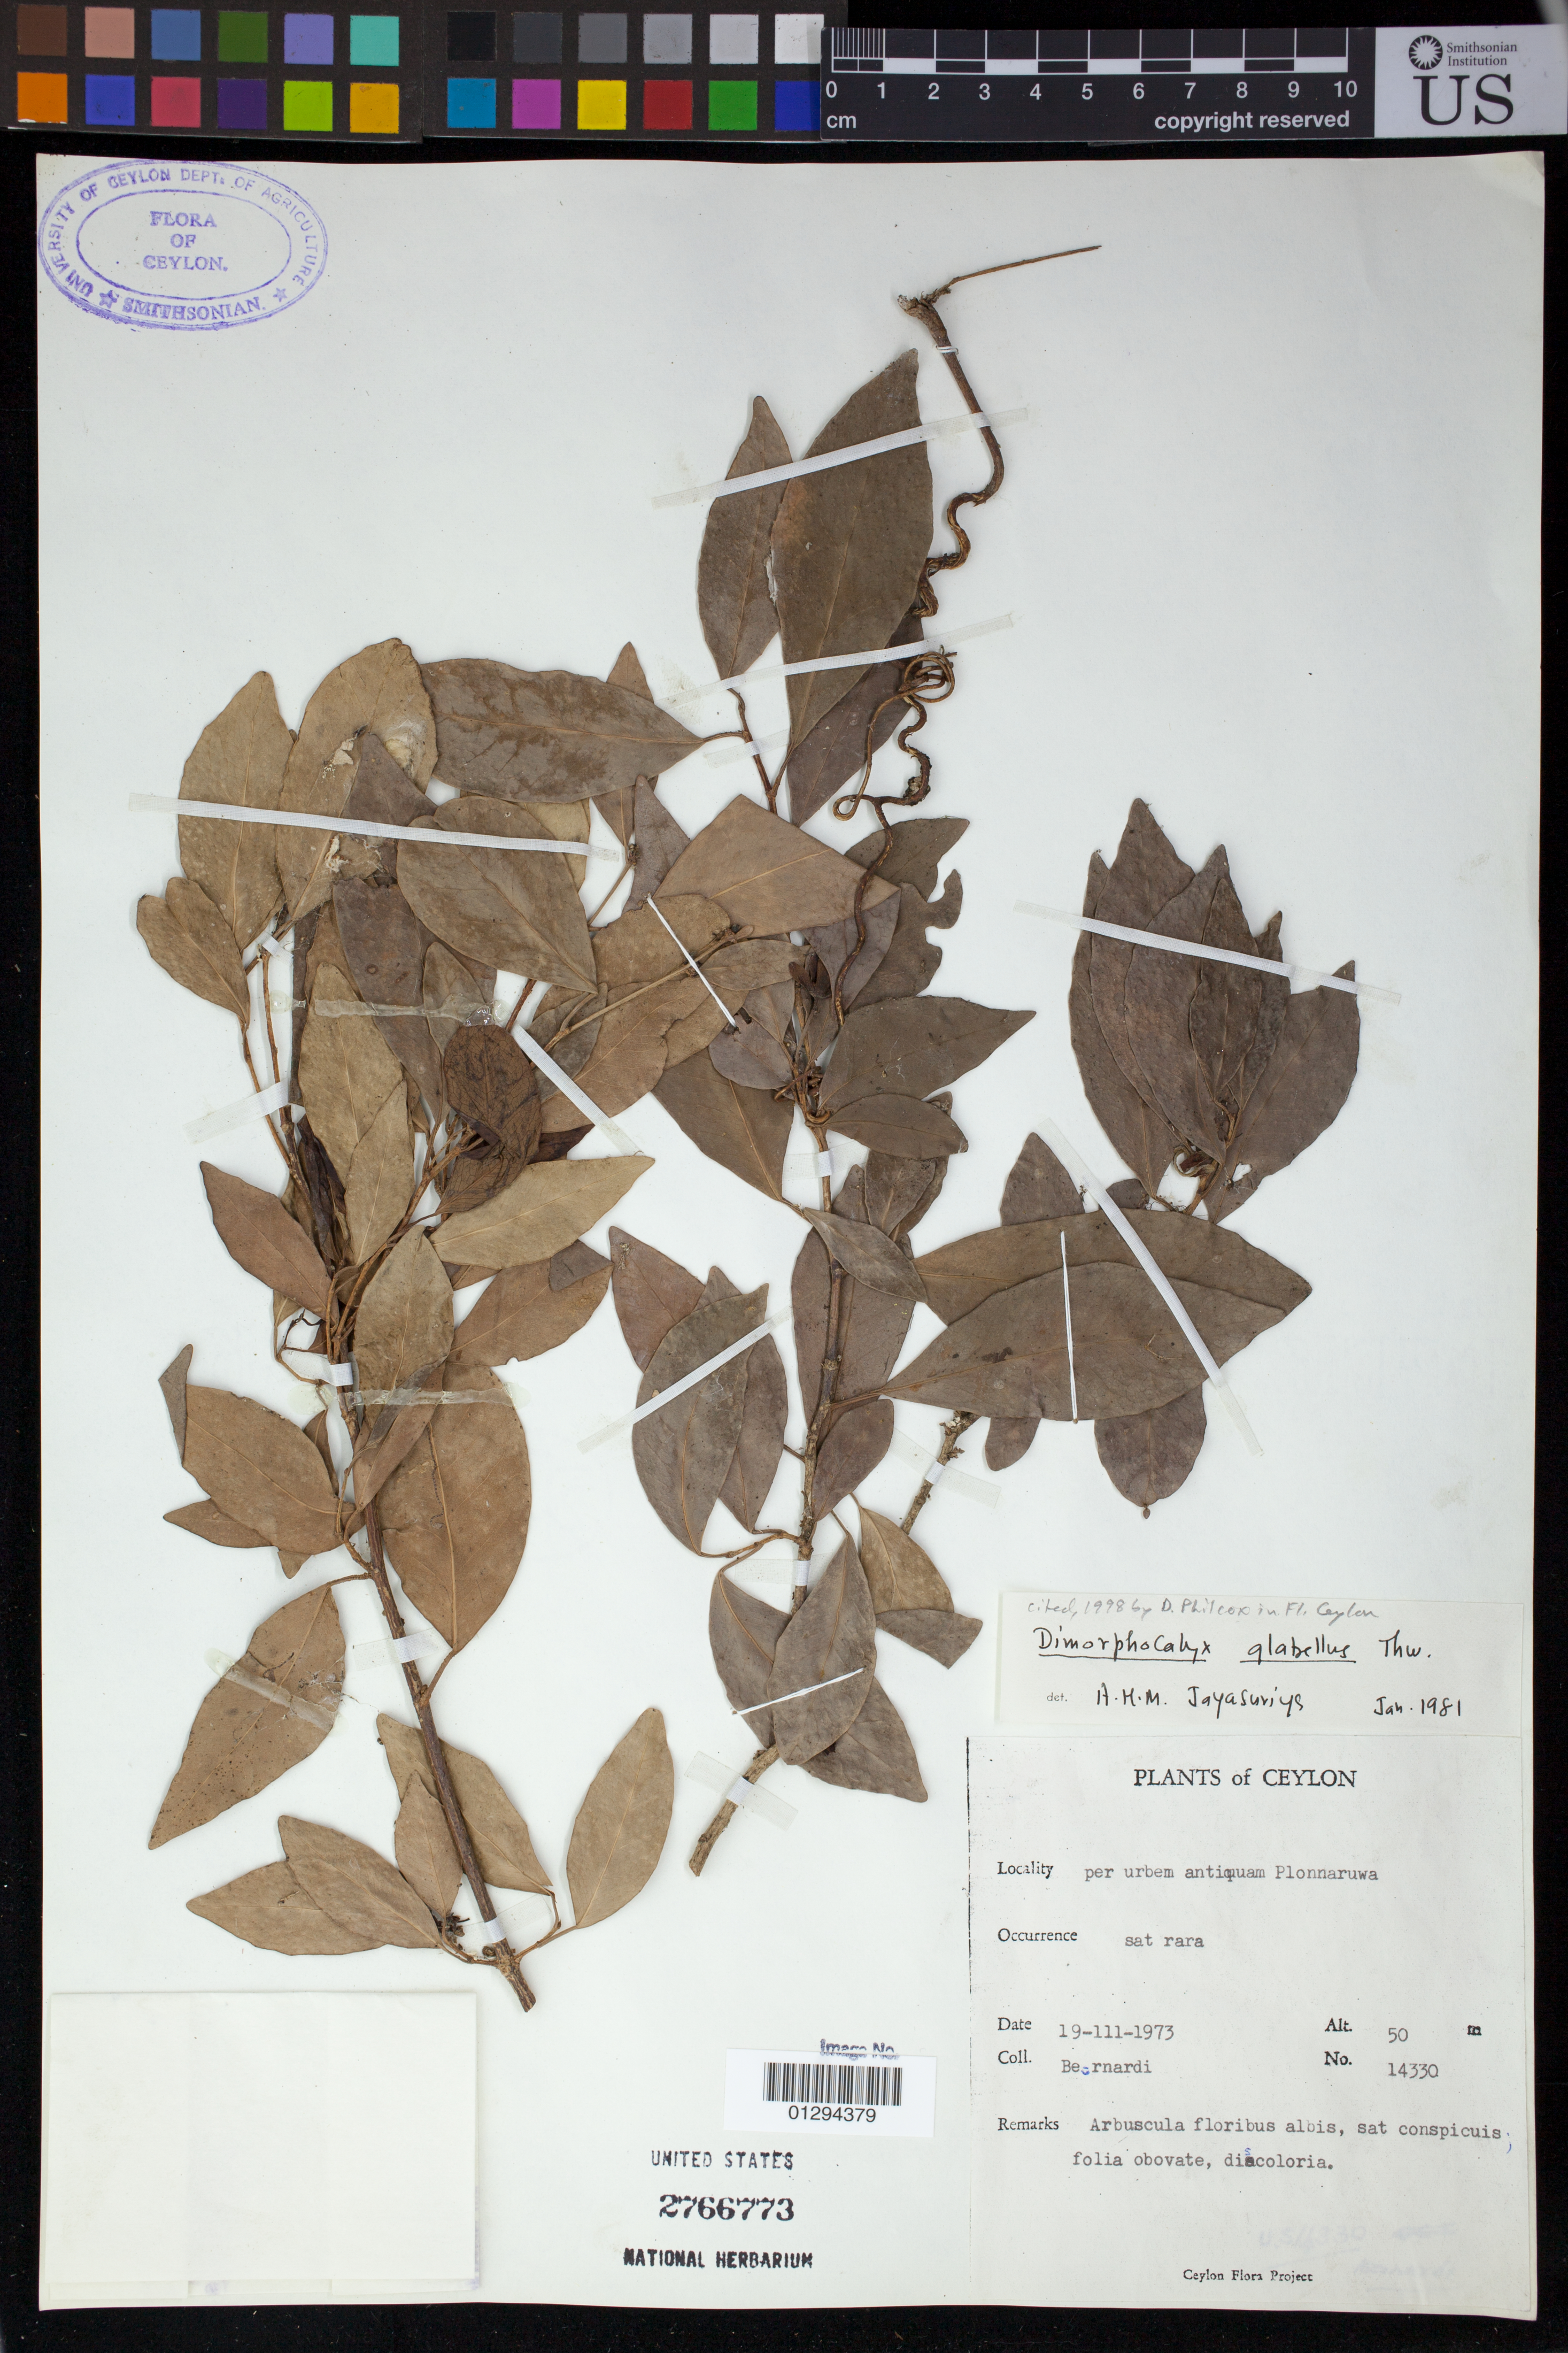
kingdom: Plantae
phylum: Tracheophyta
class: Magnoliopsida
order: Malpighiales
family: Euphorbiaceae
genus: Dimorphocalyx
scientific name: Dimorphocalyx glabellus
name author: Thwaites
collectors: Bernardi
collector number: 14330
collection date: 1973-03-19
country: Sri Lanka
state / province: North Central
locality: per urbem antiquam Plonnaruwa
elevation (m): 50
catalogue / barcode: US 276673